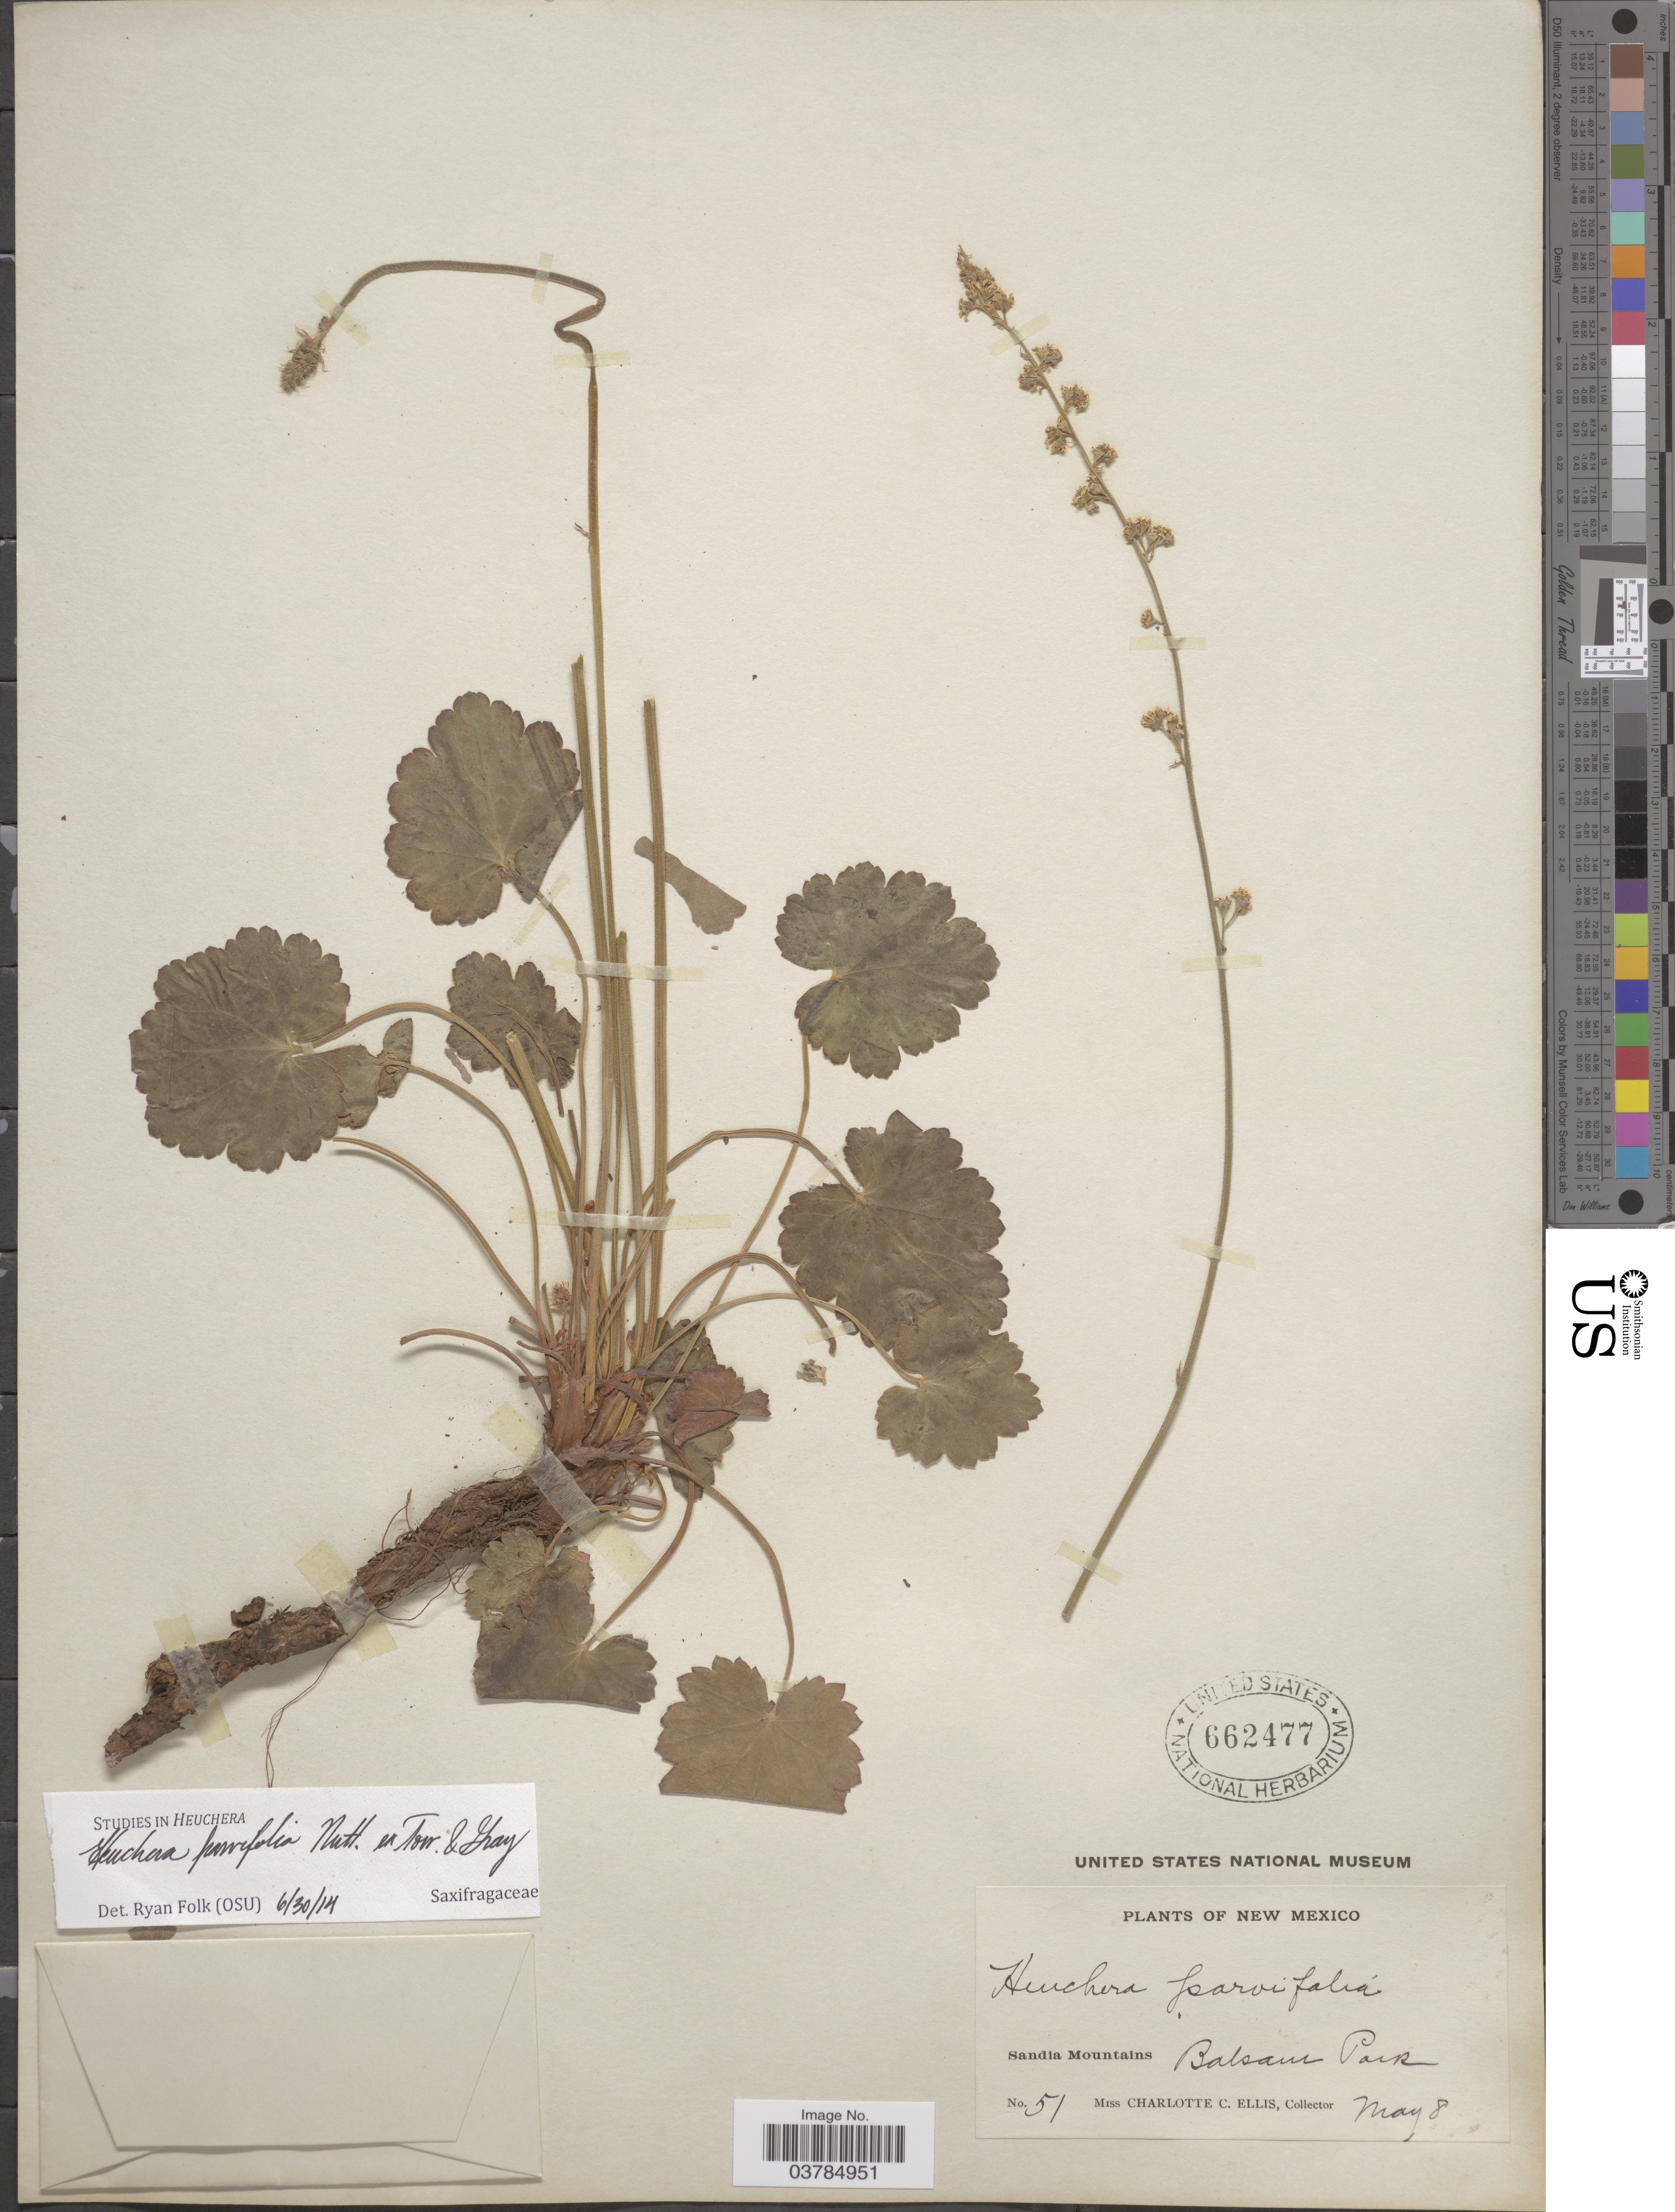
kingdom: Plantae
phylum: Tracheophyta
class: Magnoliopsida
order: Saxifragales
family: Saxifragaceae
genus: Heuchera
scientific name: Heuchera parvifolia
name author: Nutt.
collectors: C. C. Ellis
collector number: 51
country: United States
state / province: New Mexico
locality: Sandia Mountains. Balsam Park.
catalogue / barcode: US 662477